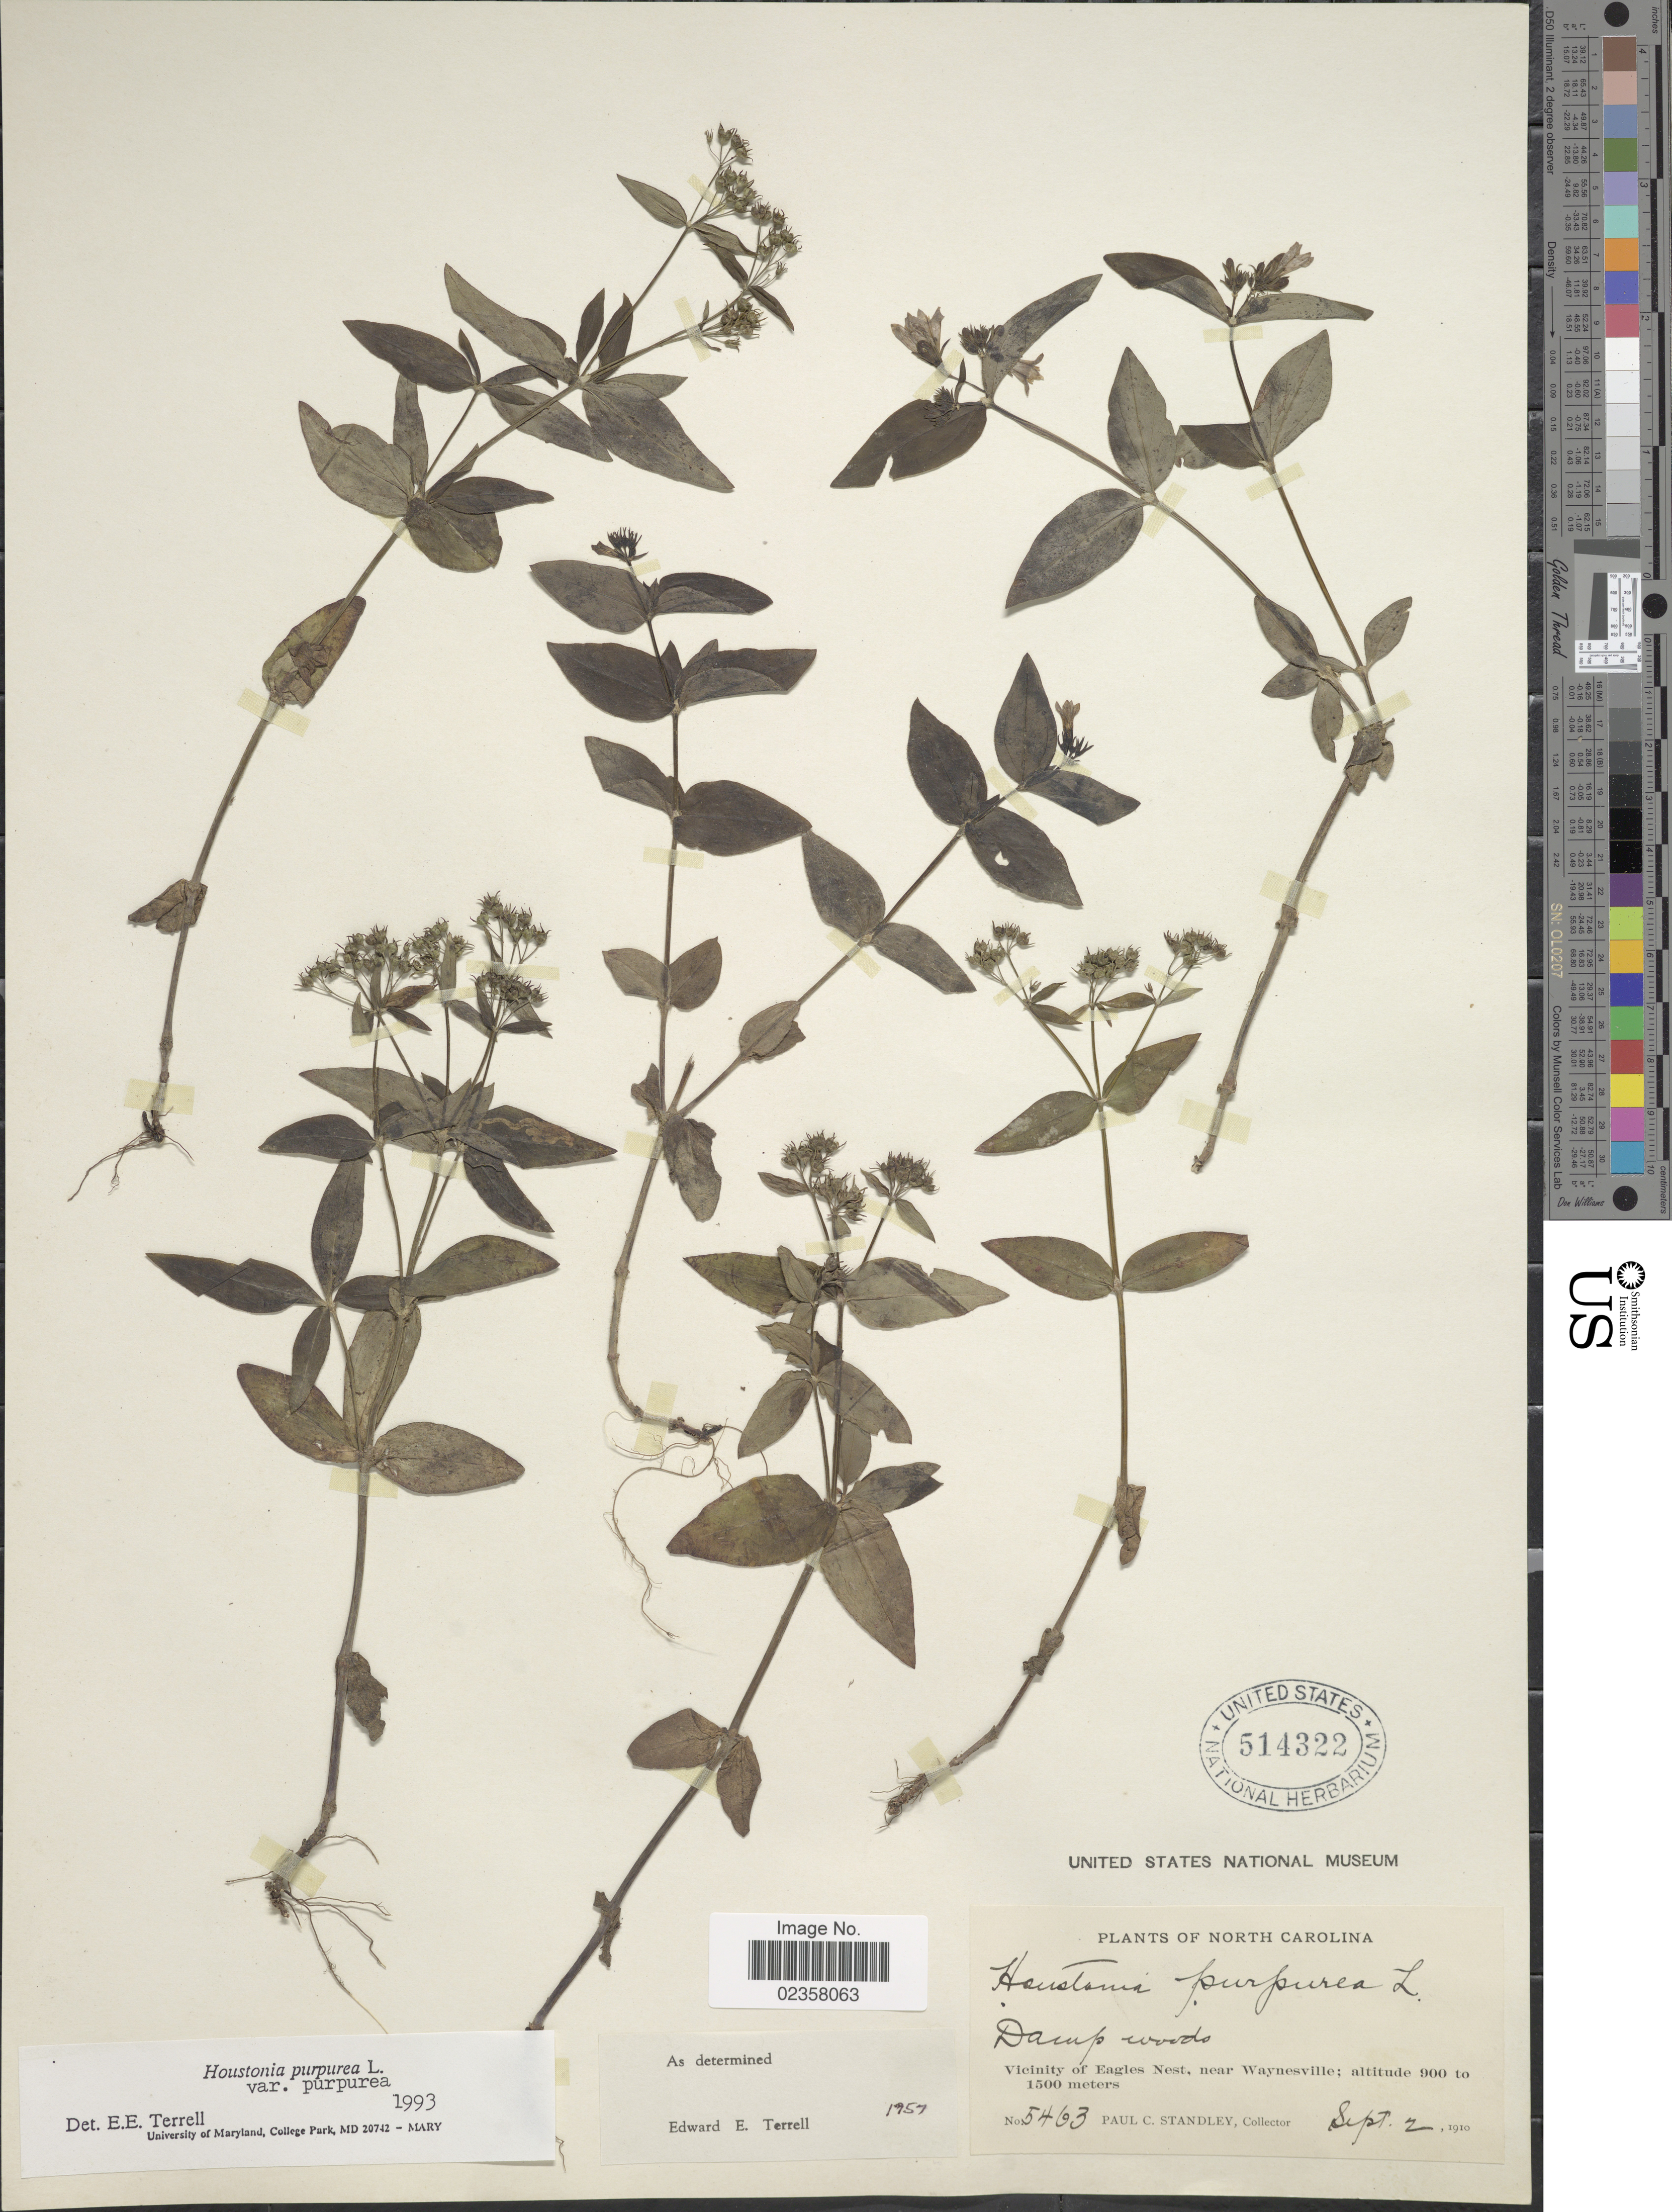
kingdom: Plantae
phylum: Tracheophyta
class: Magnoliopsida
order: Gentianales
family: Rubiaceae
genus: Houstonia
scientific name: Houstonia purpurea var. purpurea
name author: L.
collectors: P. C. Standley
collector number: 5463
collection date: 1910-09-02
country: United States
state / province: North Carolina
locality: Vicinity of Eagles Nest, near Waynesville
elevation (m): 900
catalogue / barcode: US 514322